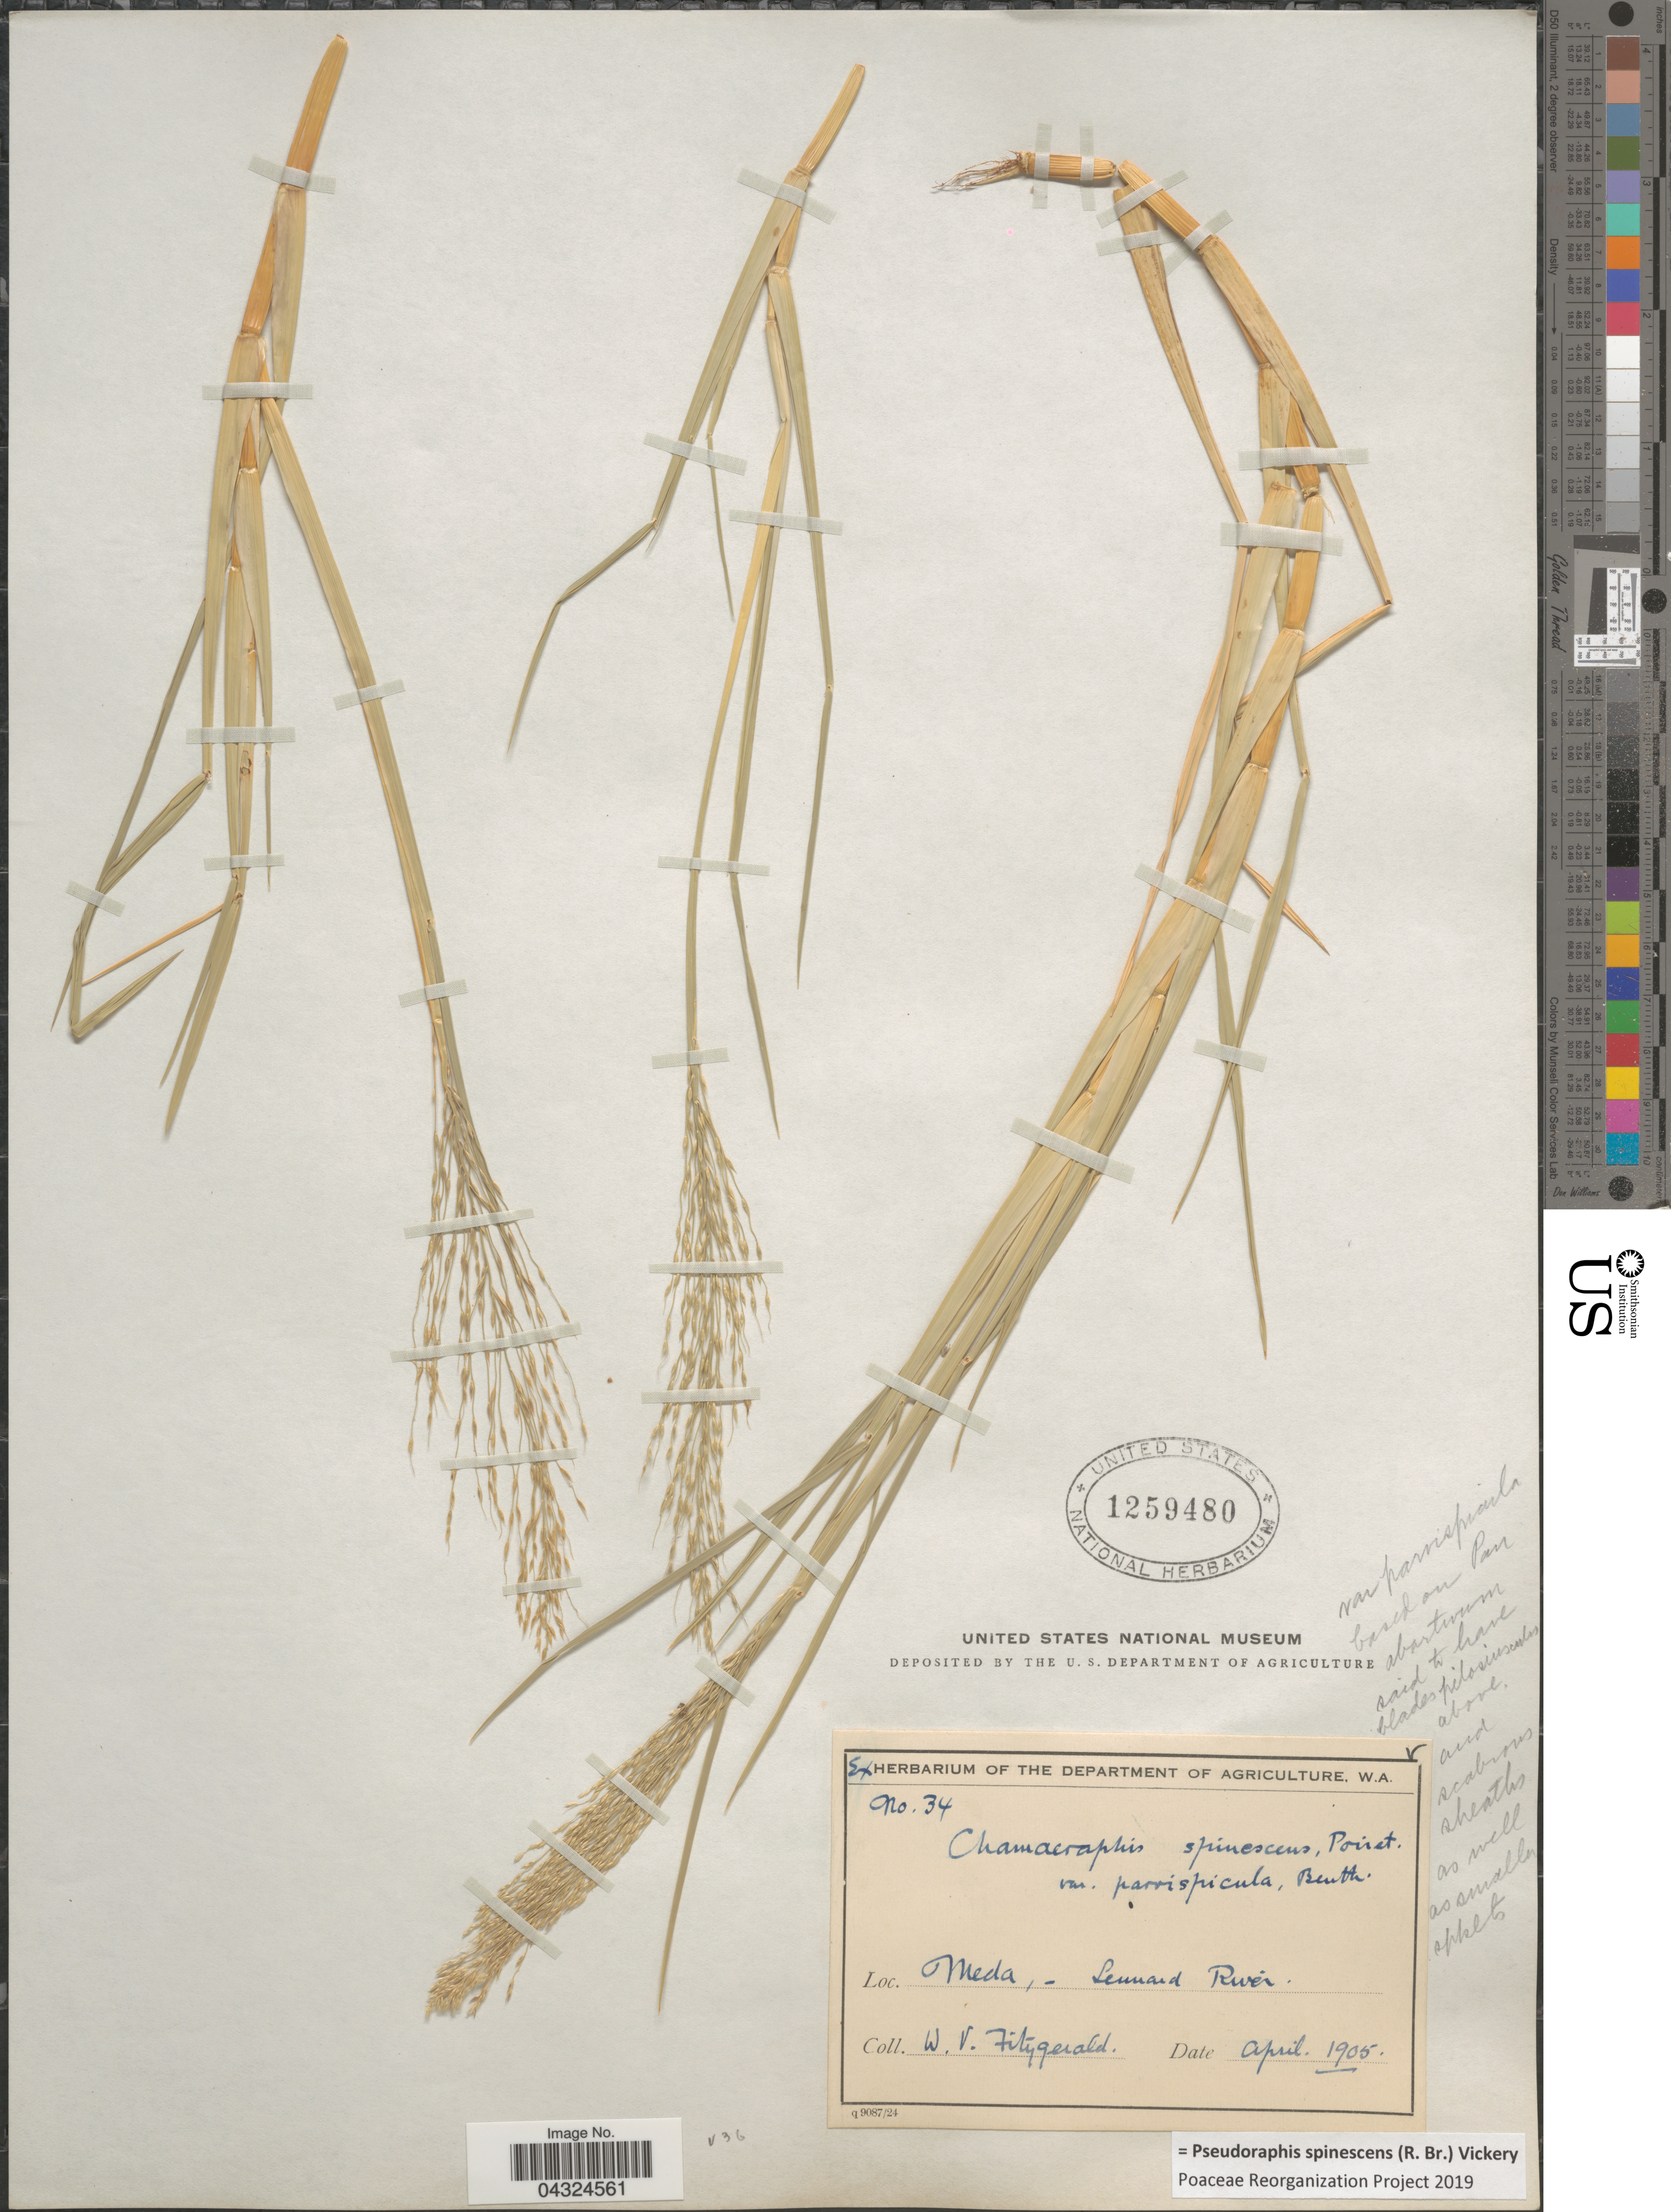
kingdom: Plantae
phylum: Tracheophyta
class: Liliopsida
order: Poales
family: Poaceae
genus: Pseudoraphis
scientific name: Pseudoraphis spinescens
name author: (R. Br.) Vickery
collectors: W. Fitzgerald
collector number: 34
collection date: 1905-04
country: Australia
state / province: Western Australia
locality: Meda,- Lennard River.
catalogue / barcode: US 1259480